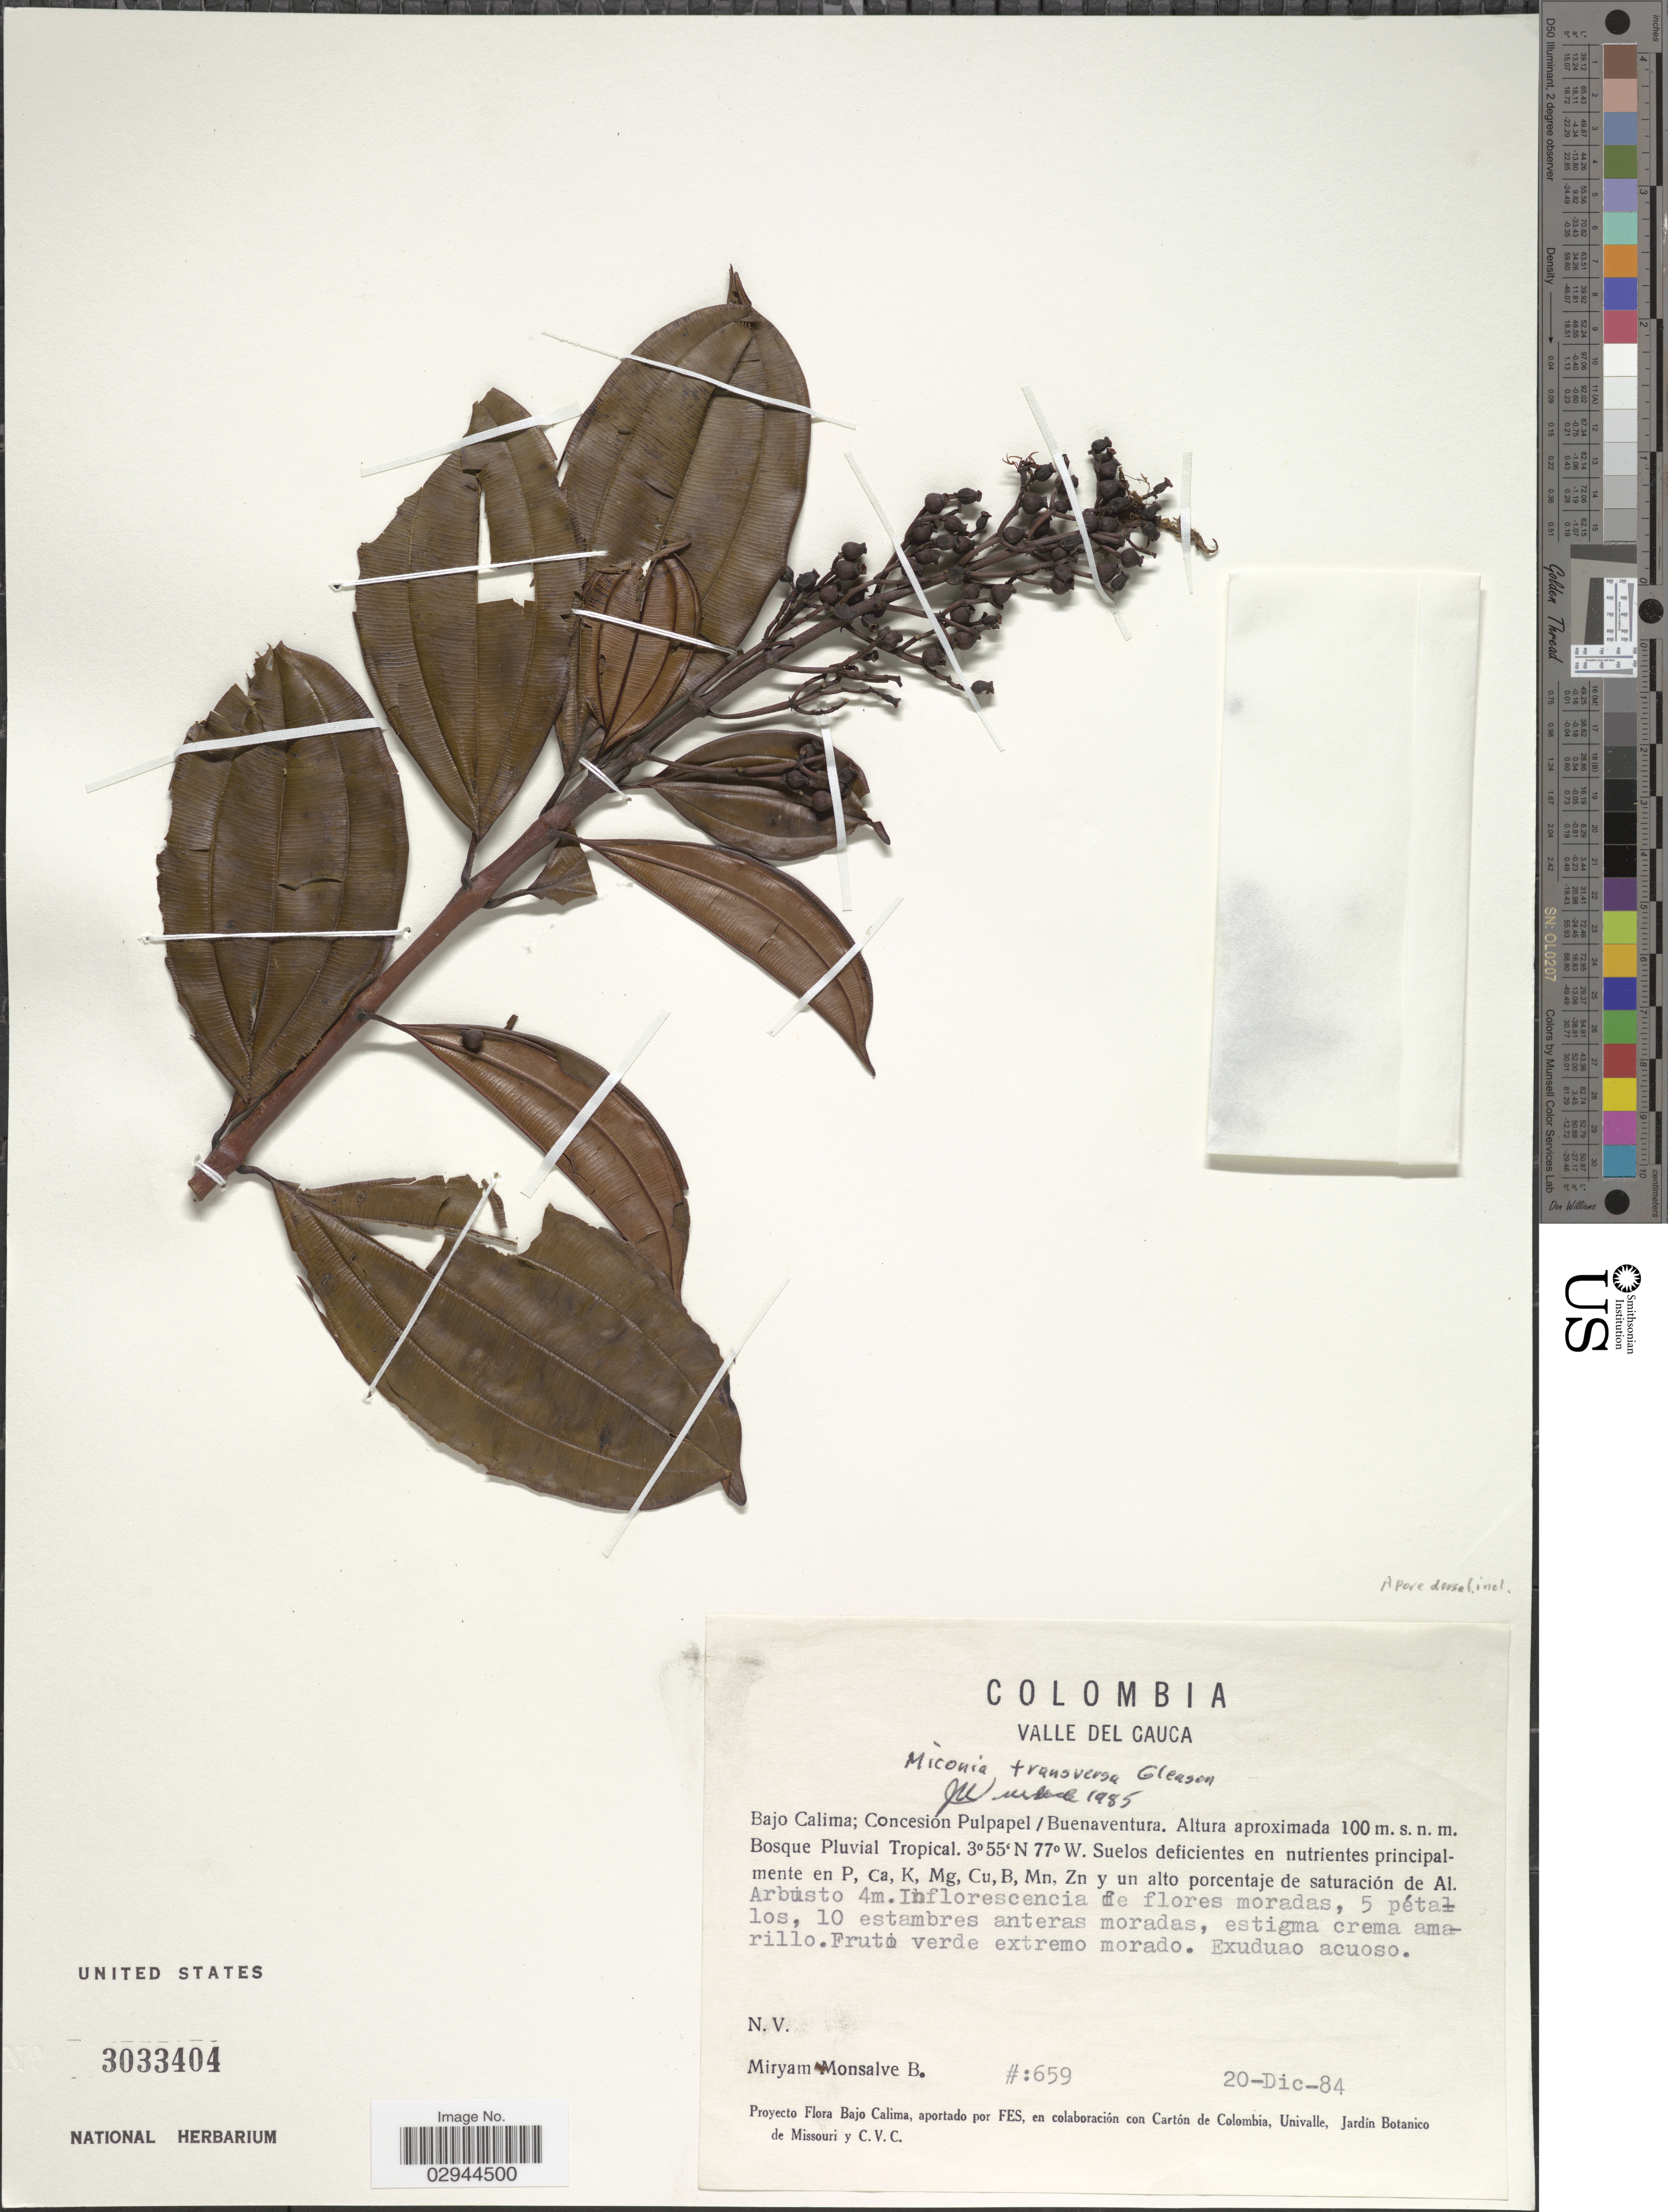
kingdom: Plantae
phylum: Tracheophyta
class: Magnoliopsida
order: Myrtales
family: Melastomataceae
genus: Miconia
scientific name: Miconia transversa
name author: Gleason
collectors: M. Monsalve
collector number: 659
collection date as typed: Transcribed d/m/y: 20/12/84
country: Colombia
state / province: Valle del Cauca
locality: Bajo Calima; Concesion Pulpapel/ Buenaventura.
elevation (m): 100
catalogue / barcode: US 3033404